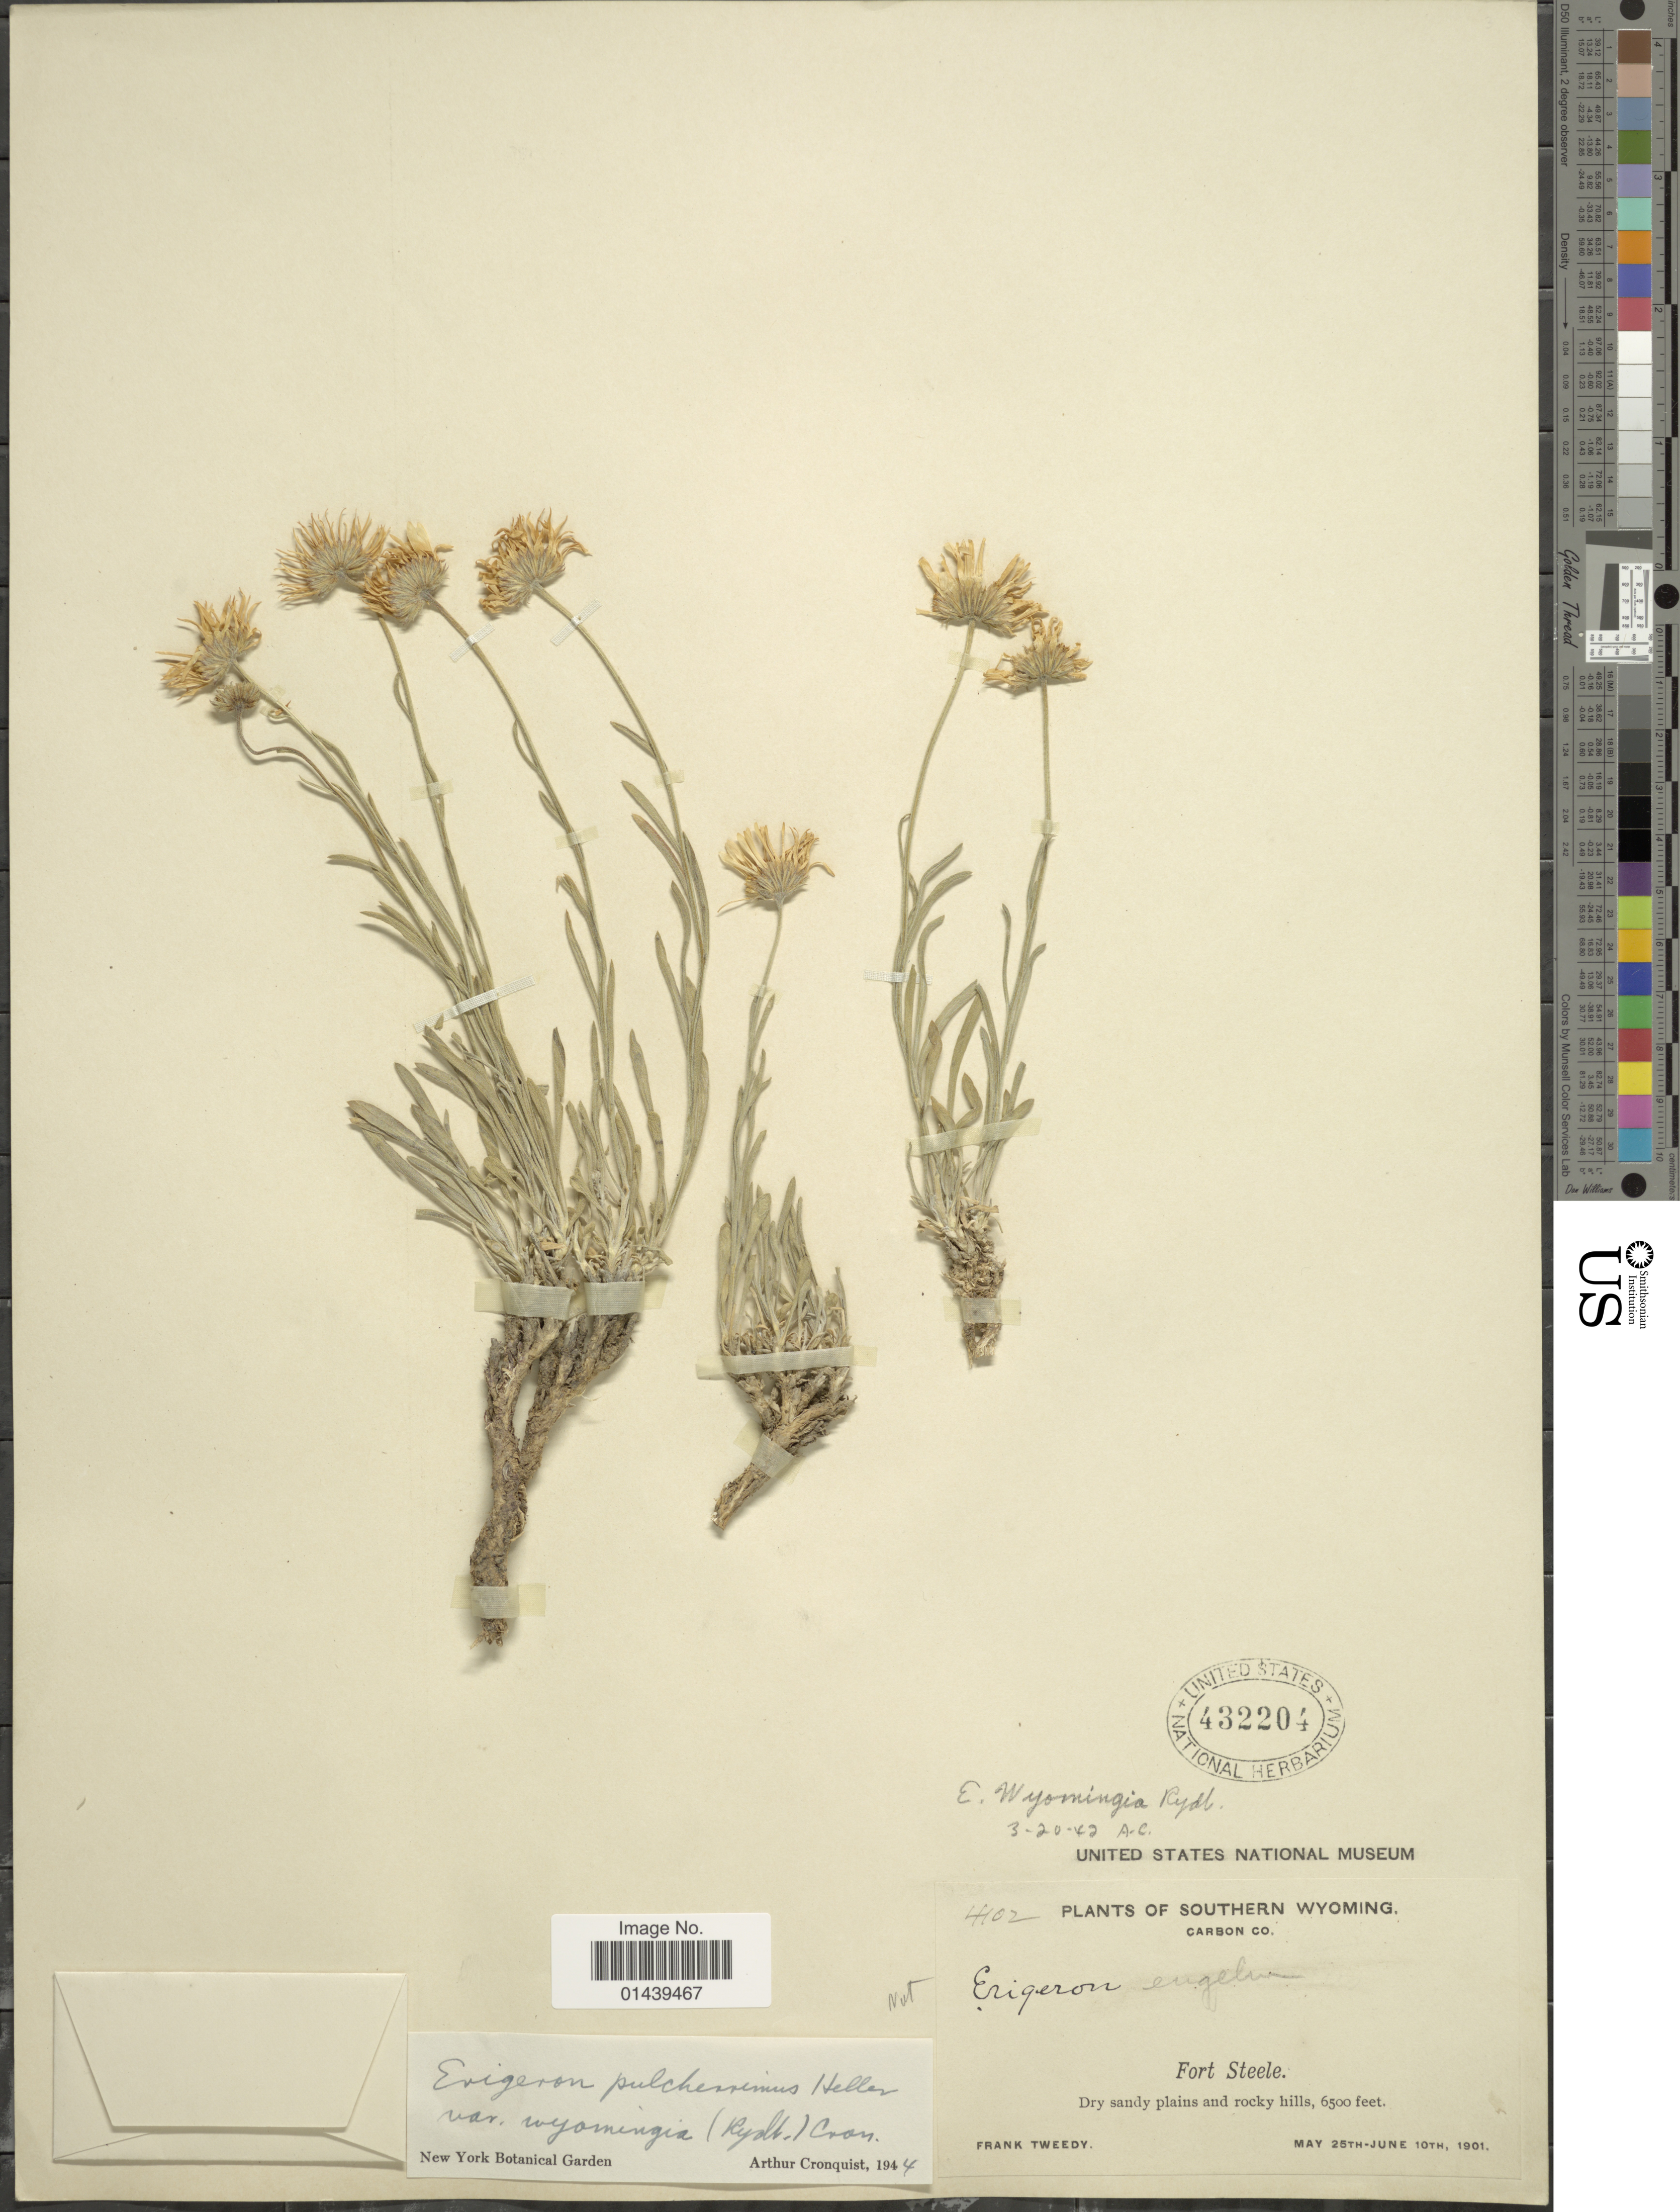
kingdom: Plantae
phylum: Tracheophyta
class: Magnoliopsida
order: Asterales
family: Asteraceae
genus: Erigeron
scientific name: Erigeron pulcherrimus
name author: A. Heller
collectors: F. Tweedy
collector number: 4102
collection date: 1901-05-25/1901-06-10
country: United States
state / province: Wyoming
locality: Southern Wyoming. Carbon Co. Fort Steele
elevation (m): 1981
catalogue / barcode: US 432204